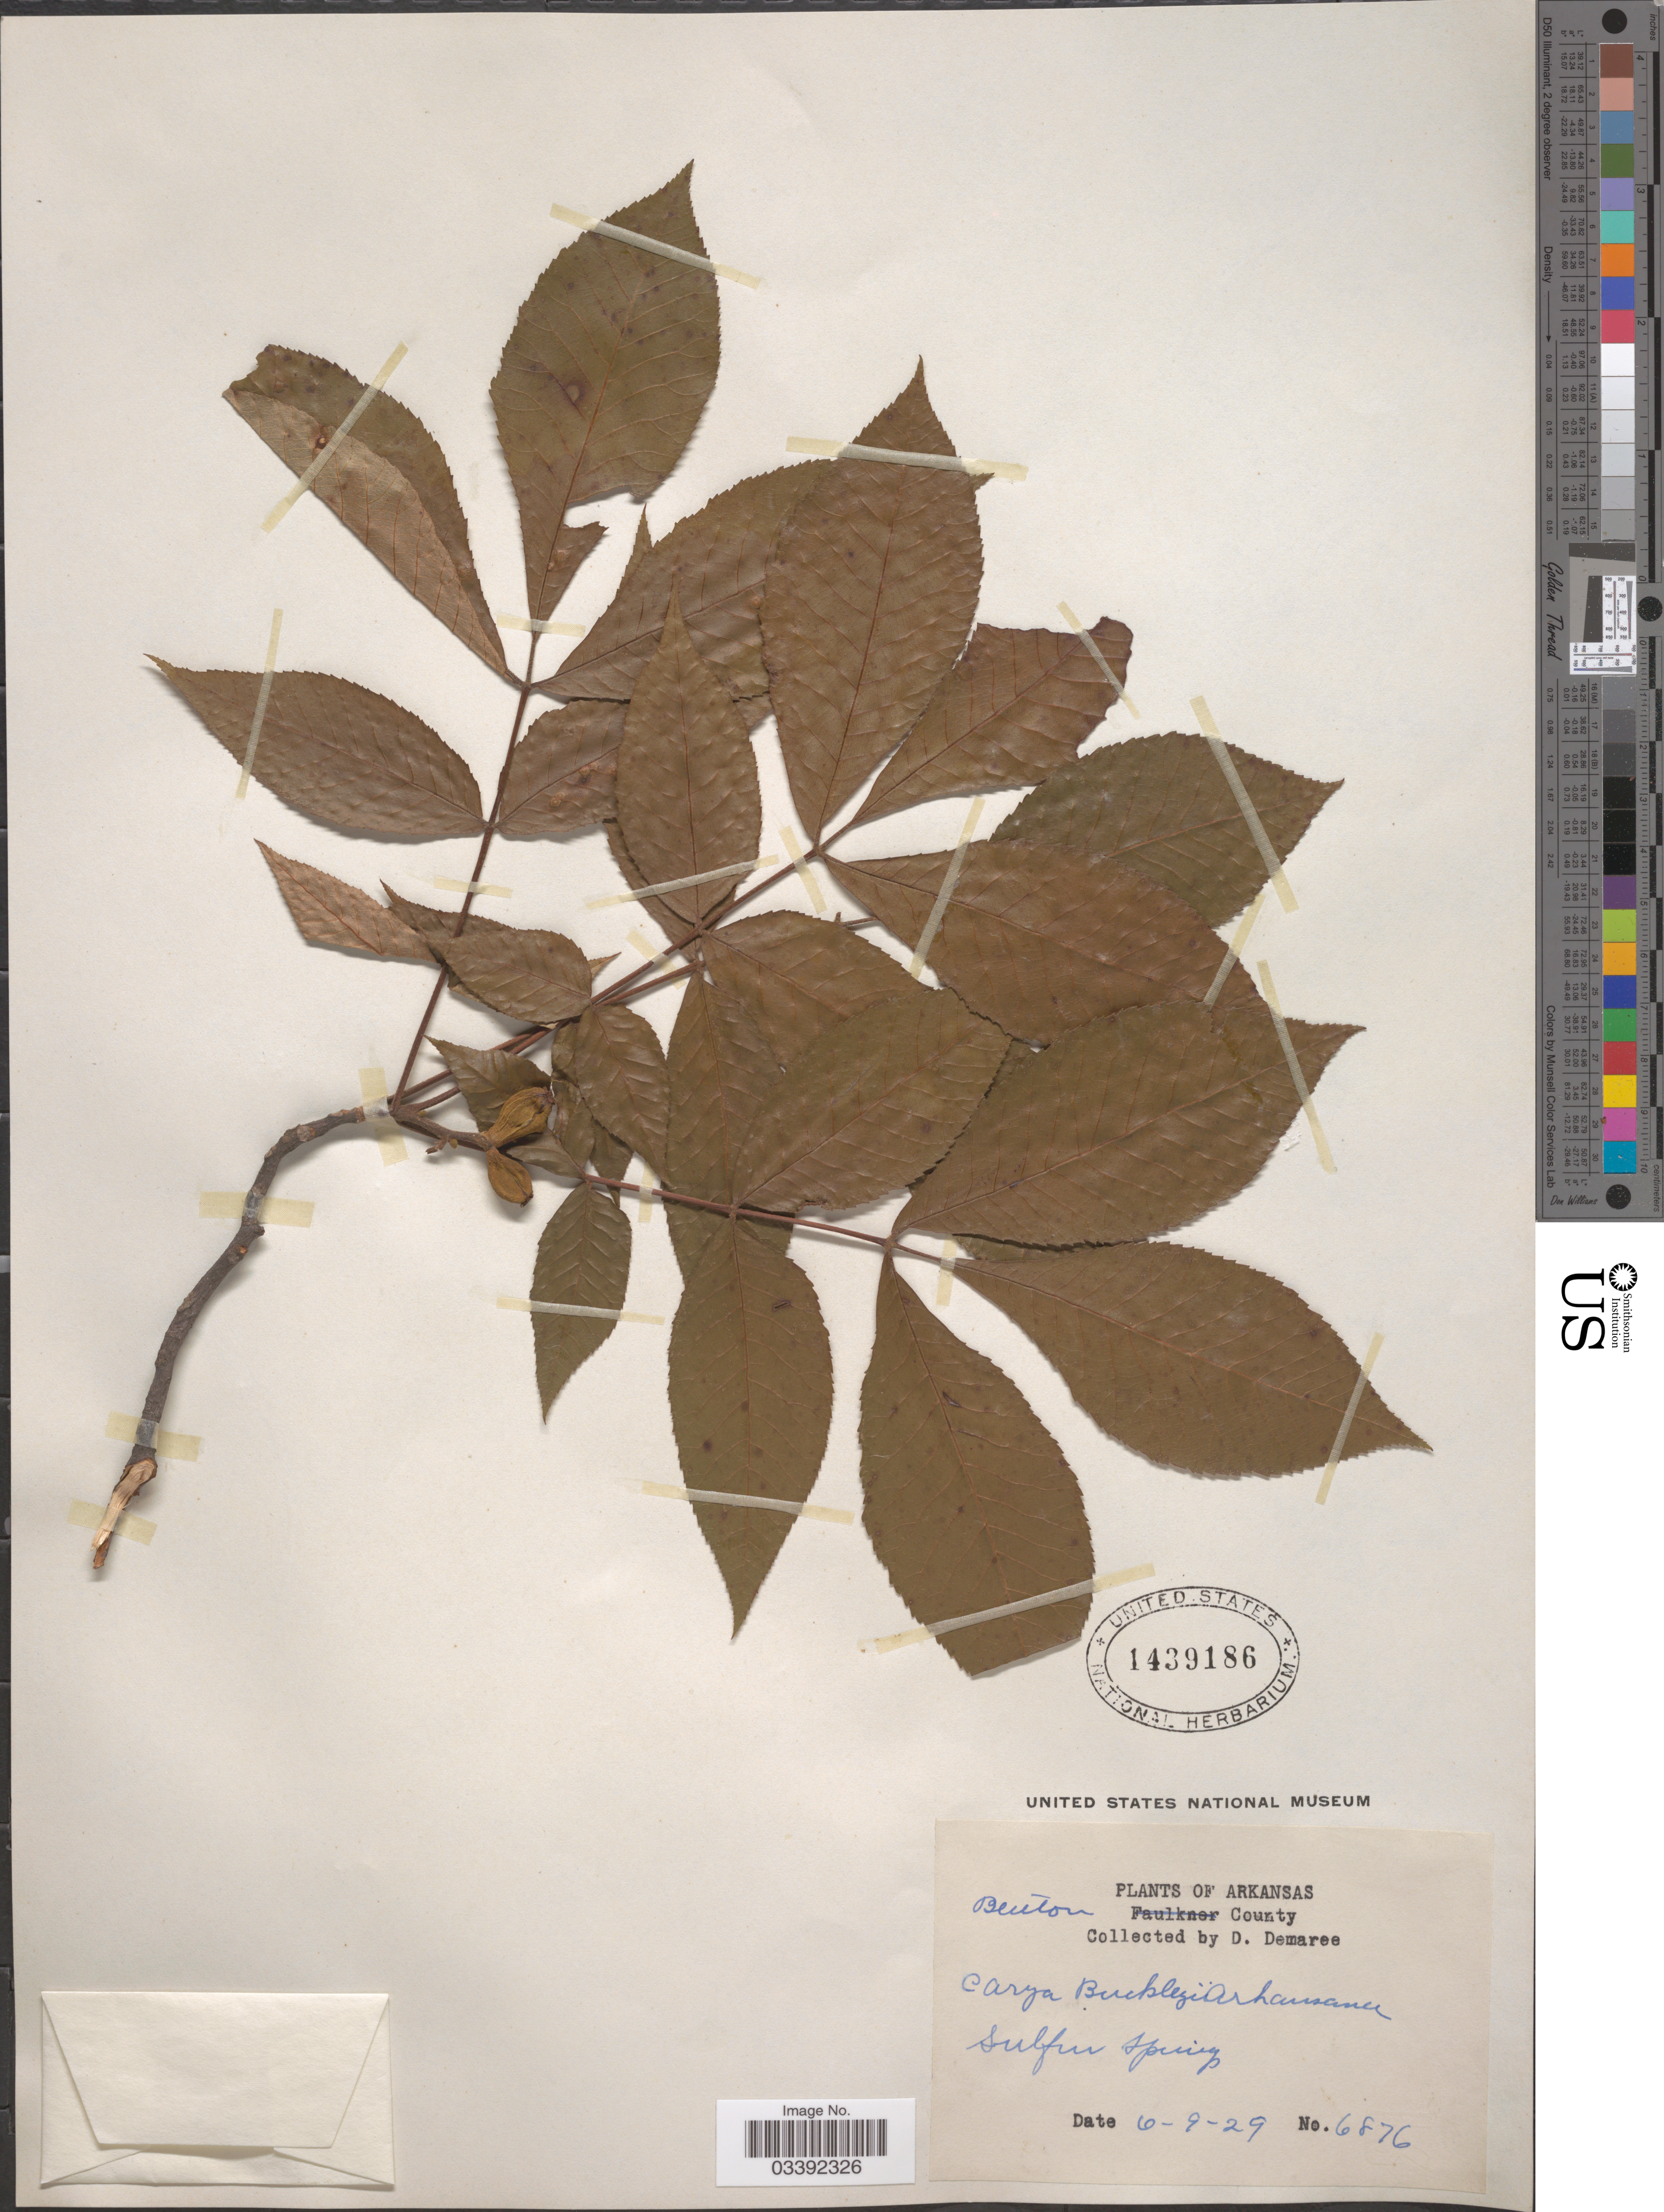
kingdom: Plantae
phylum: Tracheophyta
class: Magnoliopsida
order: Fagales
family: Juglandaceae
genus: Carya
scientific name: Carya texana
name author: Buckley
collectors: D. Demaree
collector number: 6876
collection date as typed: Transcribed d/m/y: 9/6/29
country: United States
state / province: Arkansas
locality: Benton County. Sulfur Springs.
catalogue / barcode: US 1439186